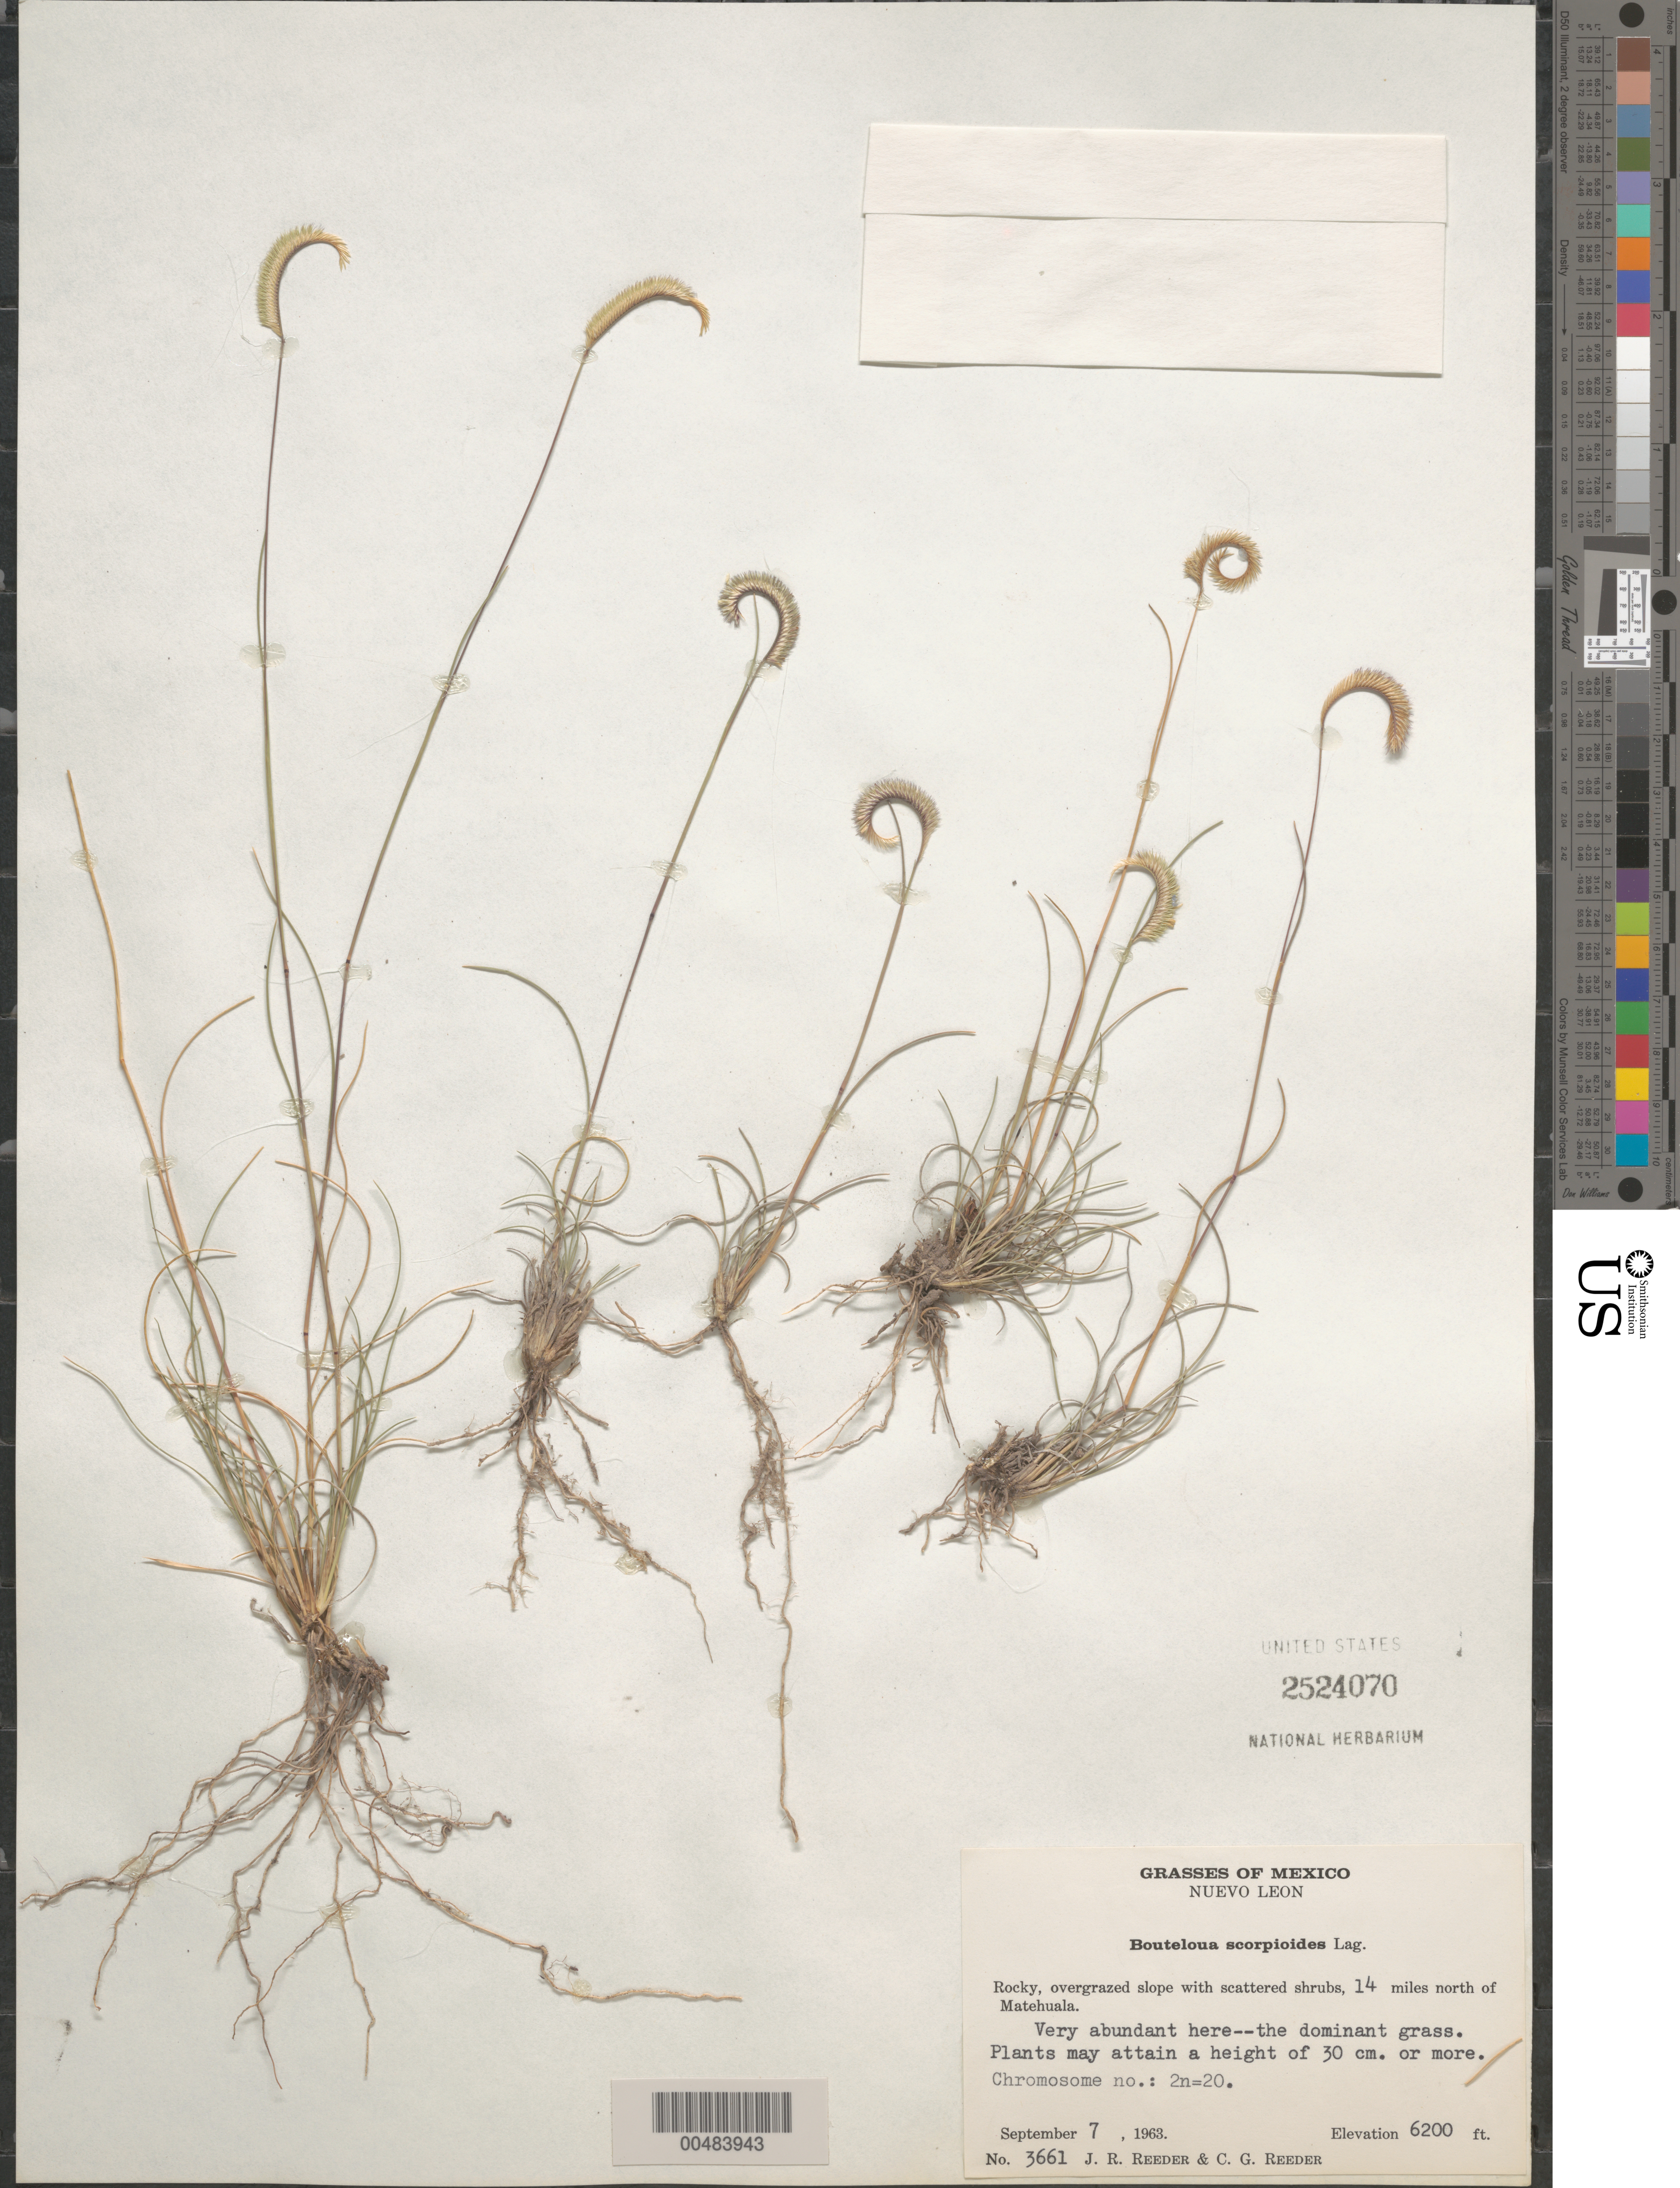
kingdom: Plantae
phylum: Tracheophyta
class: Liliopsida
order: Poales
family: Poaceae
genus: Bouteloua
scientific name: Bouteloua scorpioides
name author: Lag.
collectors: J. R. Reeder & C. G. Reeder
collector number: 3661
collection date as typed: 7 Sep 1963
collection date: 1963-09-07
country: Mexico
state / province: Nuevo León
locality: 14 mi N of Matehuala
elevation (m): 1890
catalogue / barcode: US 2524070